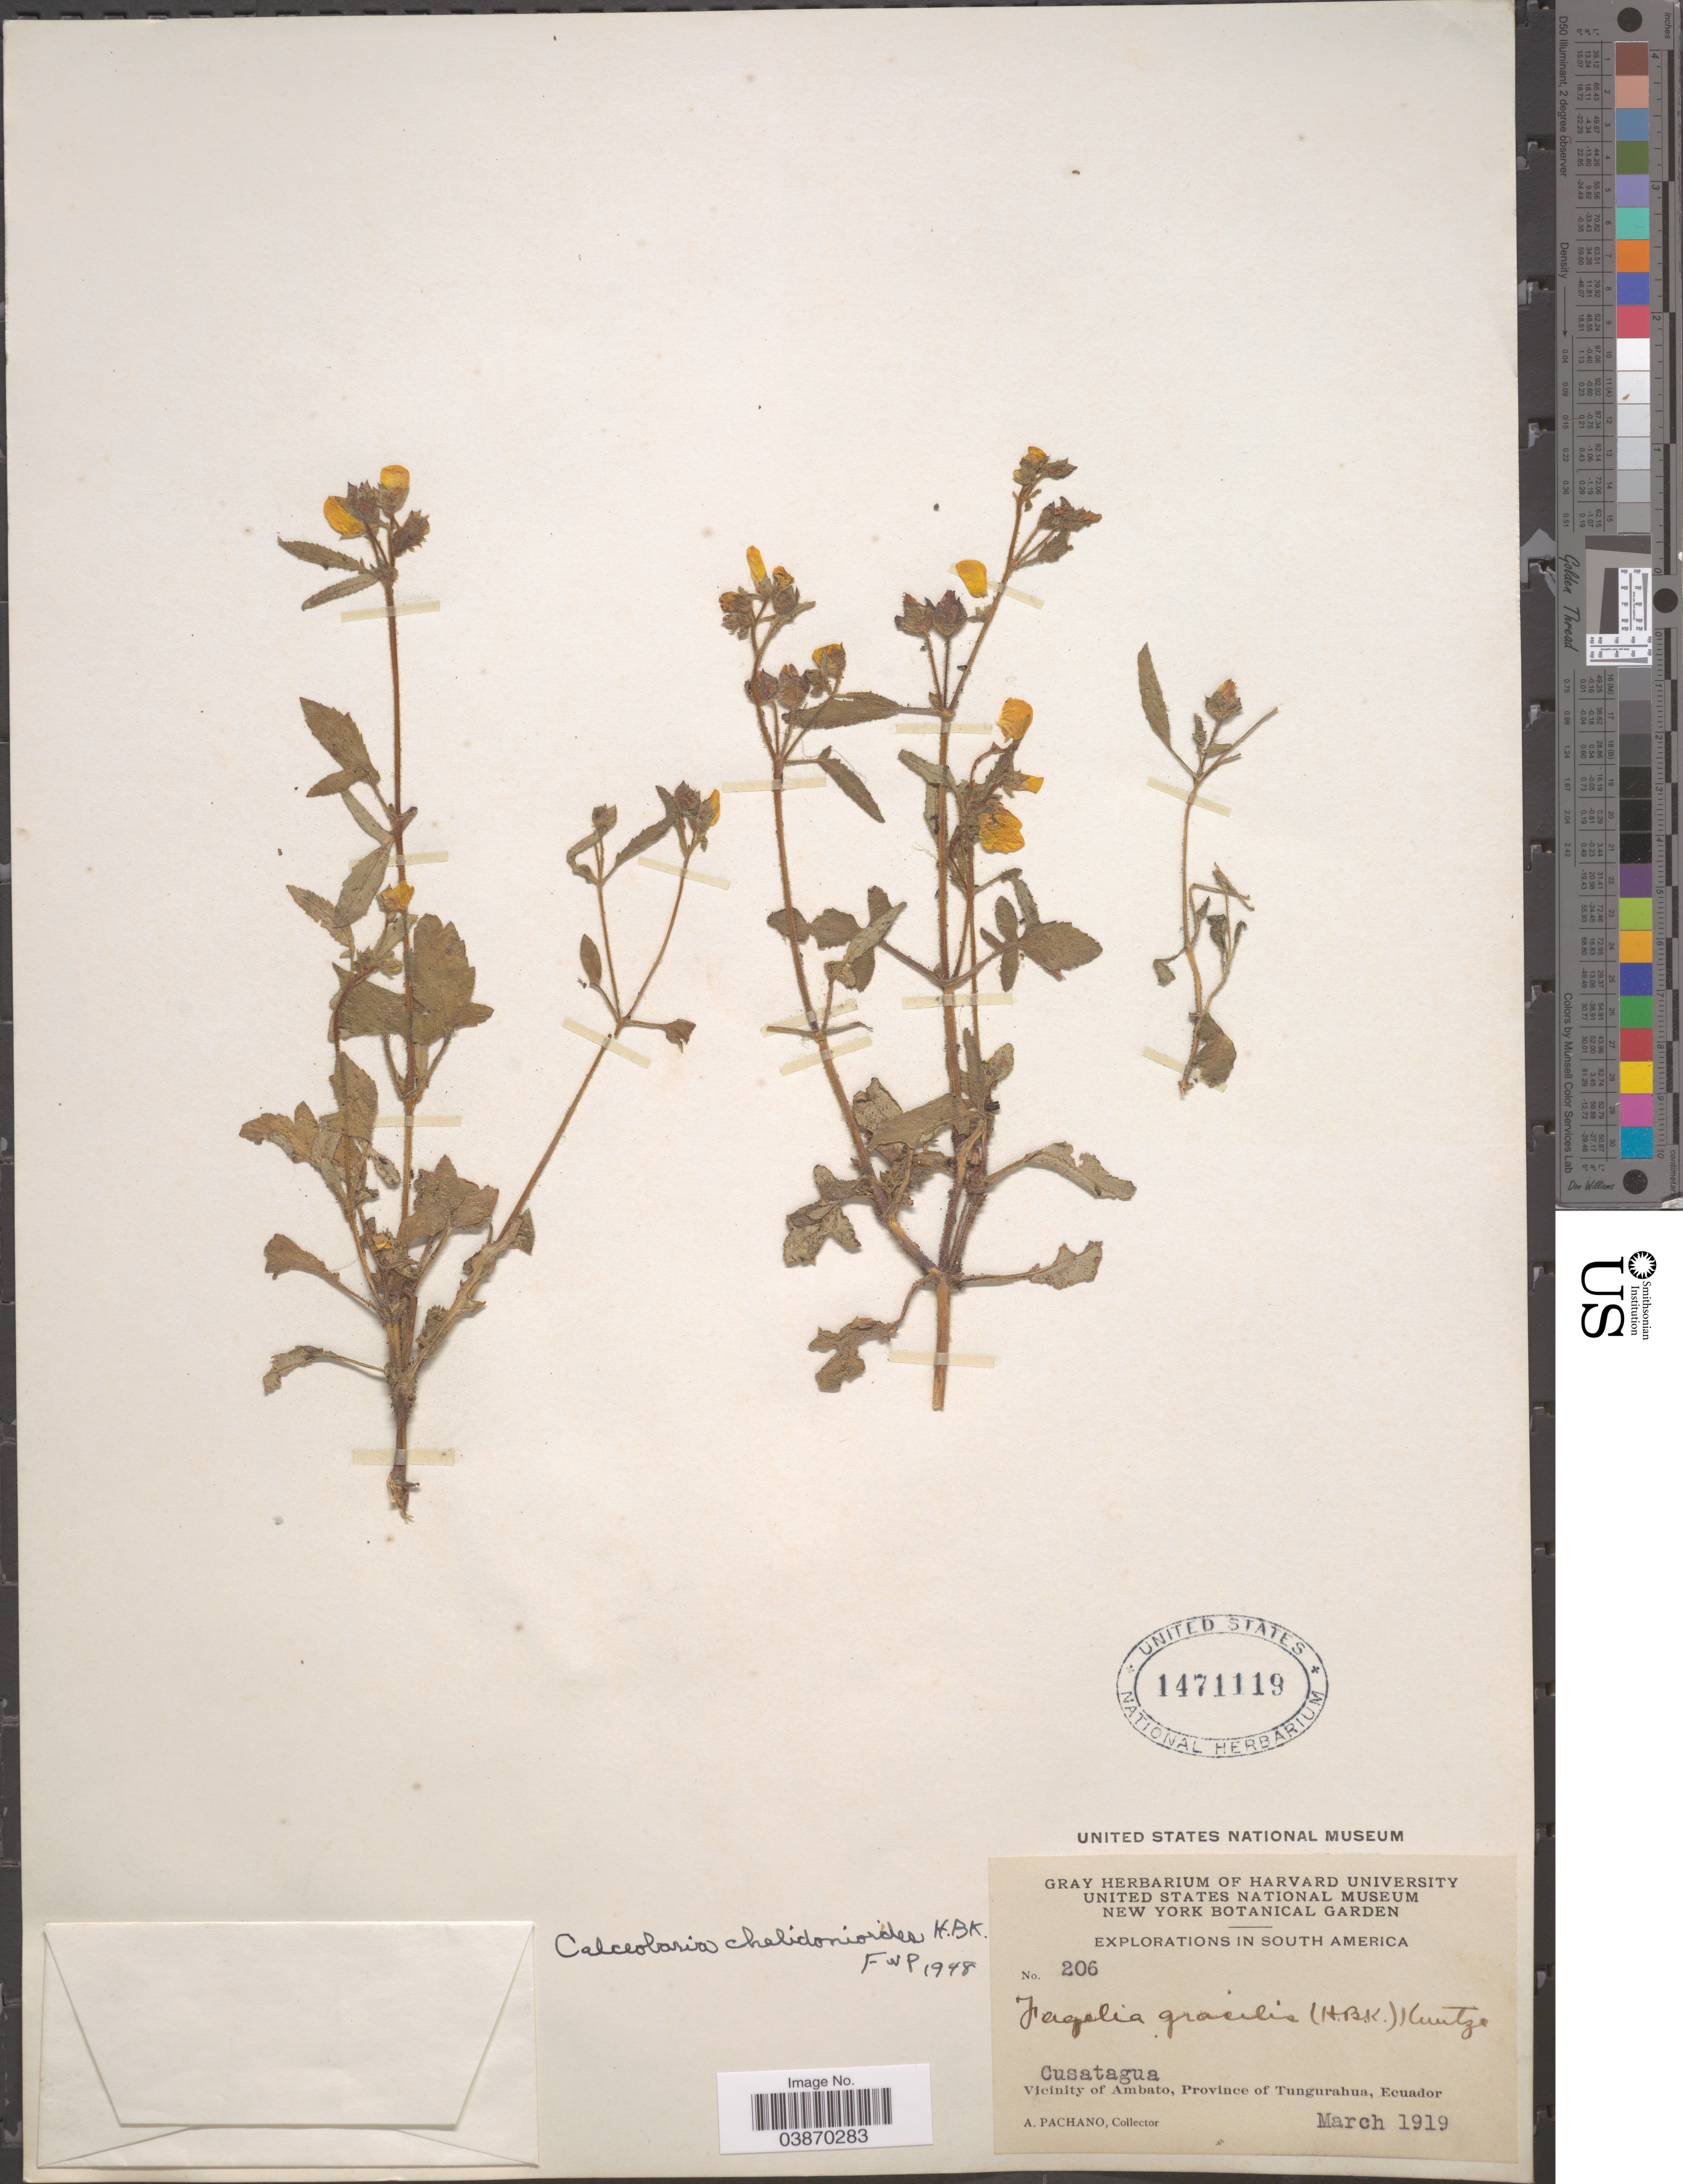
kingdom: Plantae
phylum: Tracheophyta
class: Magnoliopsida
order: Lamiales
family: Calceolariaceae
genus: Calceolaria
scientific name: Calceolaria chelidonioides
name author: Kunth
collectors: A. Pachano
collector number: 206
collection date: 1919-03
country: Ecuador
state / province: Tungurahua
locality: Cusatagua. Vicinity of Ambato.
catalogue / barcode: US 1471119